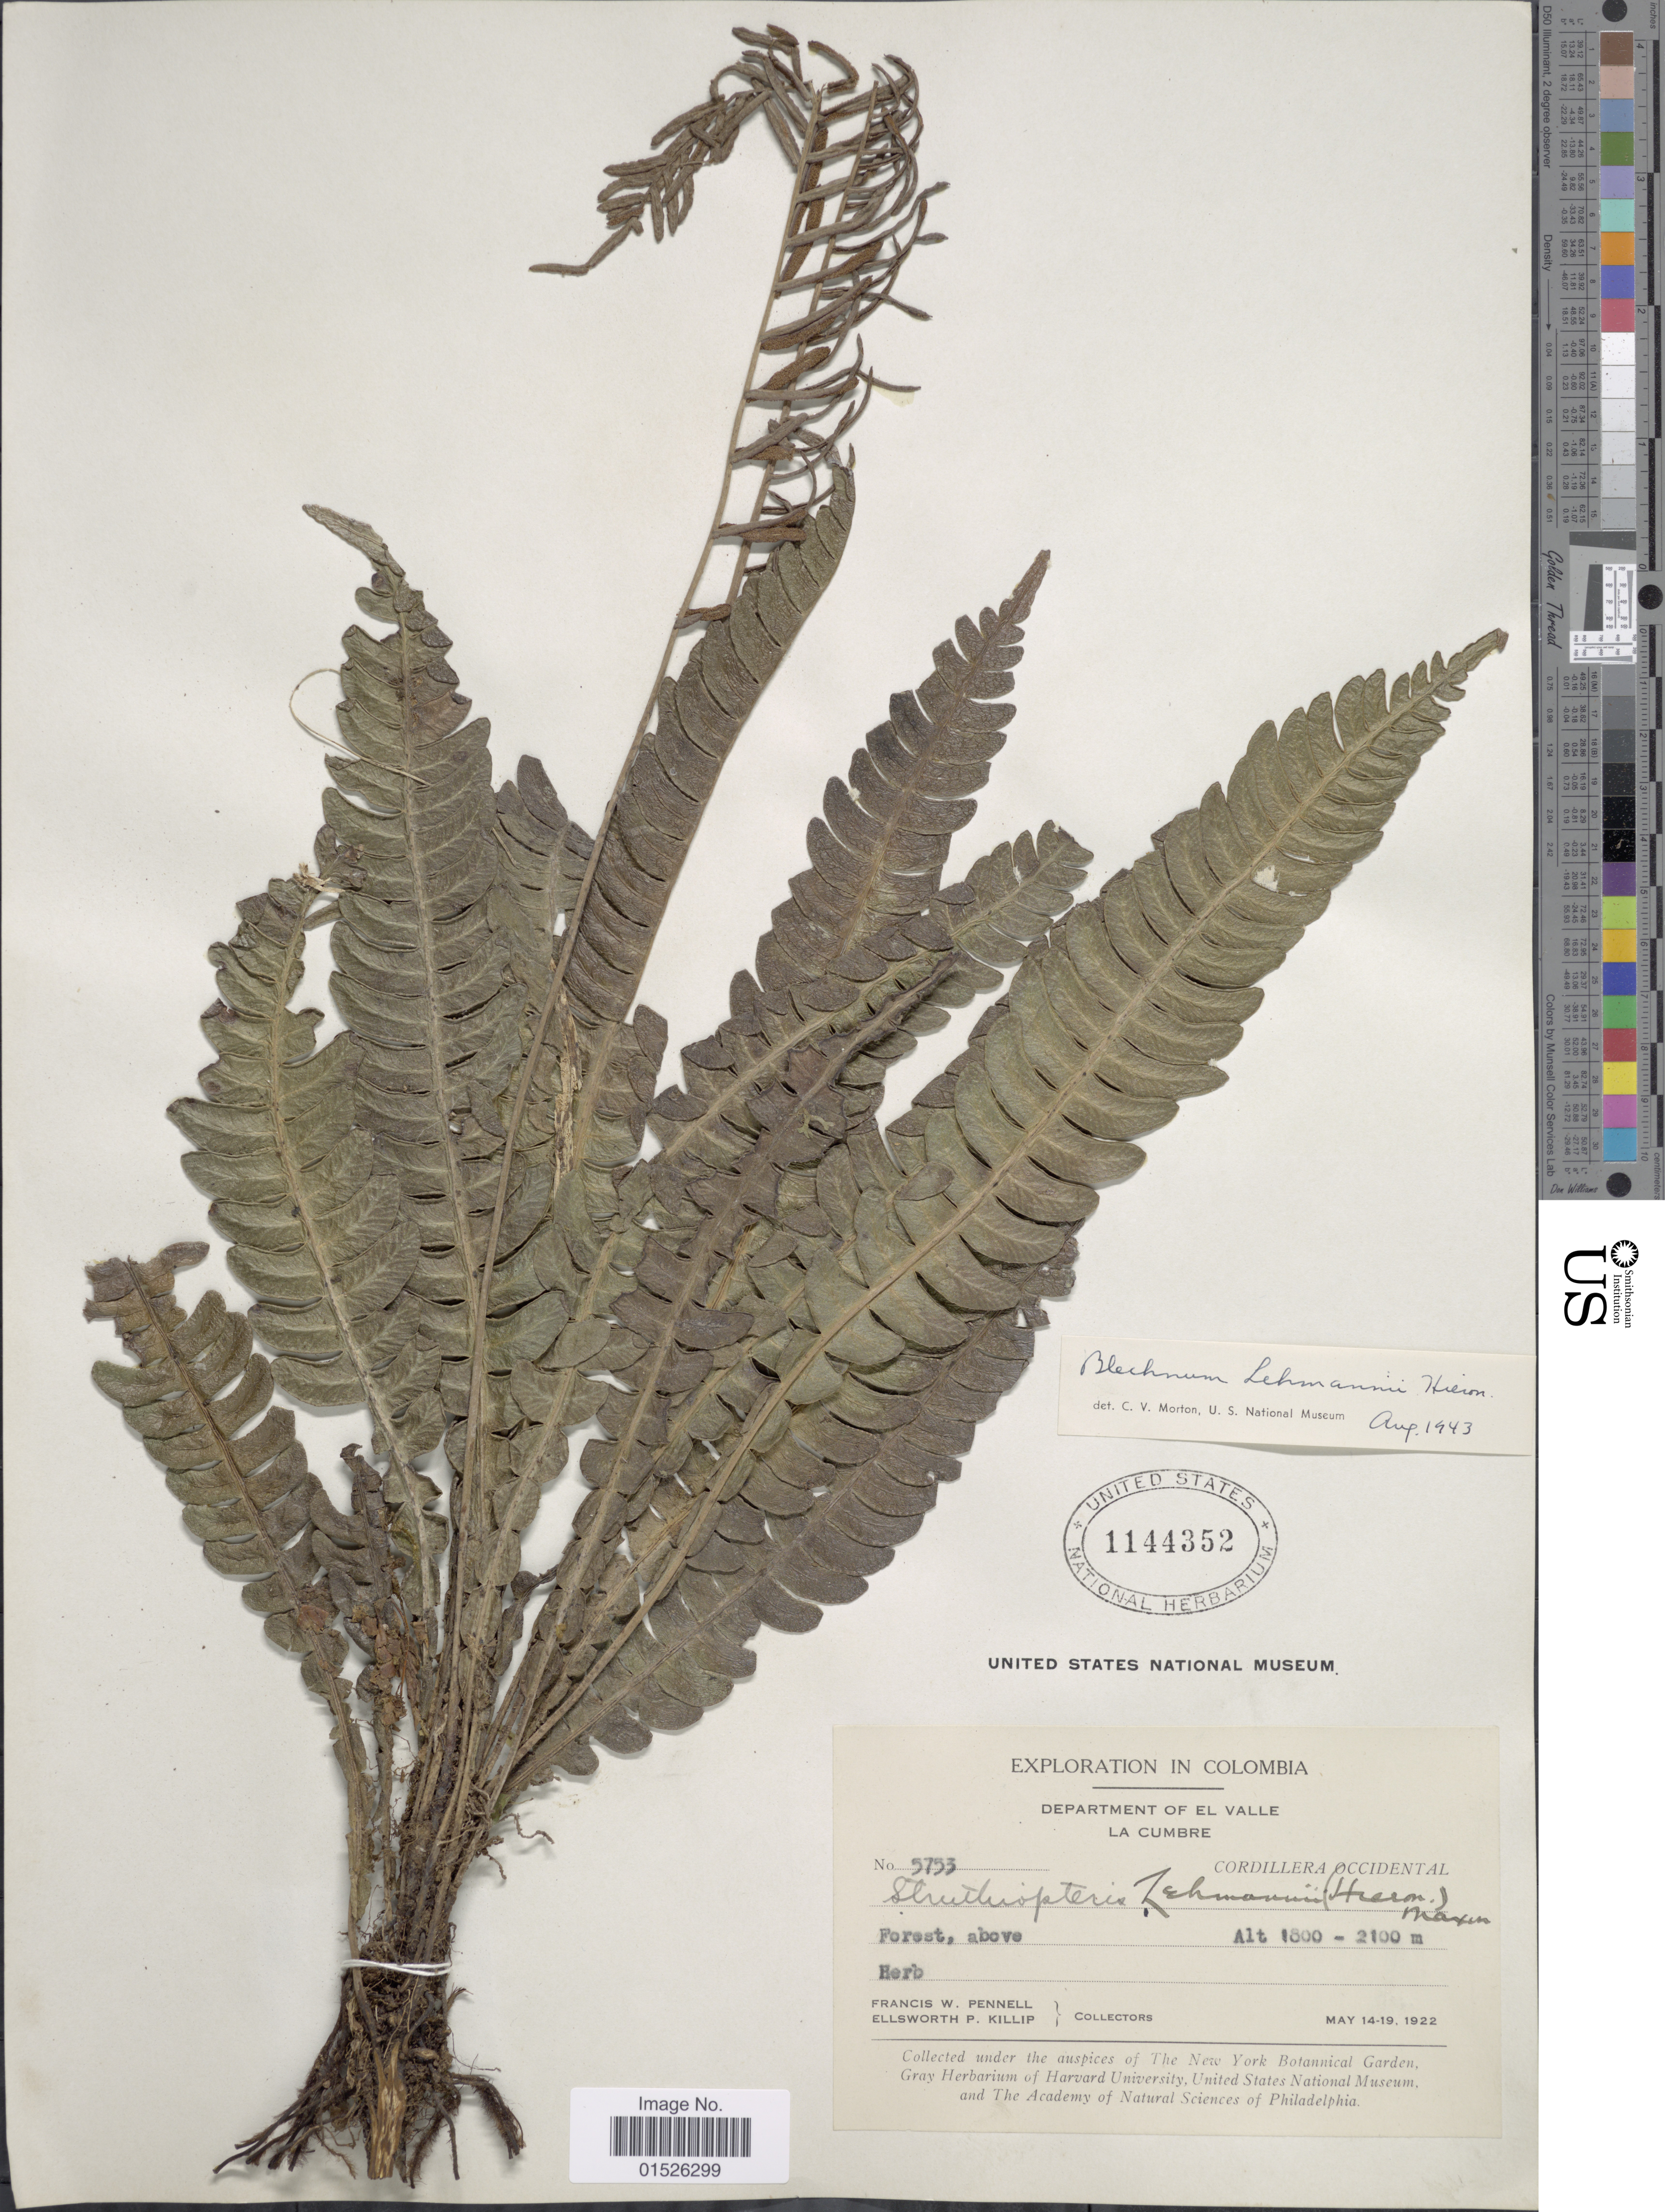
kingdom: Plantae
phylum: Tracheophyta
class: Polypodiopsida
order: Polypodiales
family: Blechnaceae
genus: Blechnum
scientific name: Blechnum lehmannii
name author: Hieron.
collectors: F. W. Pennell & E. P. Killip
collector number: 5753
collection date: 1922-05-14/1922-05-19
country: Colombia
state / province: Valle del Cauca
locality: Department of El Valle, La Cumbre, Cordillera Occidental.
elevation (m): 1800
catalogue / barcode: US 1144352